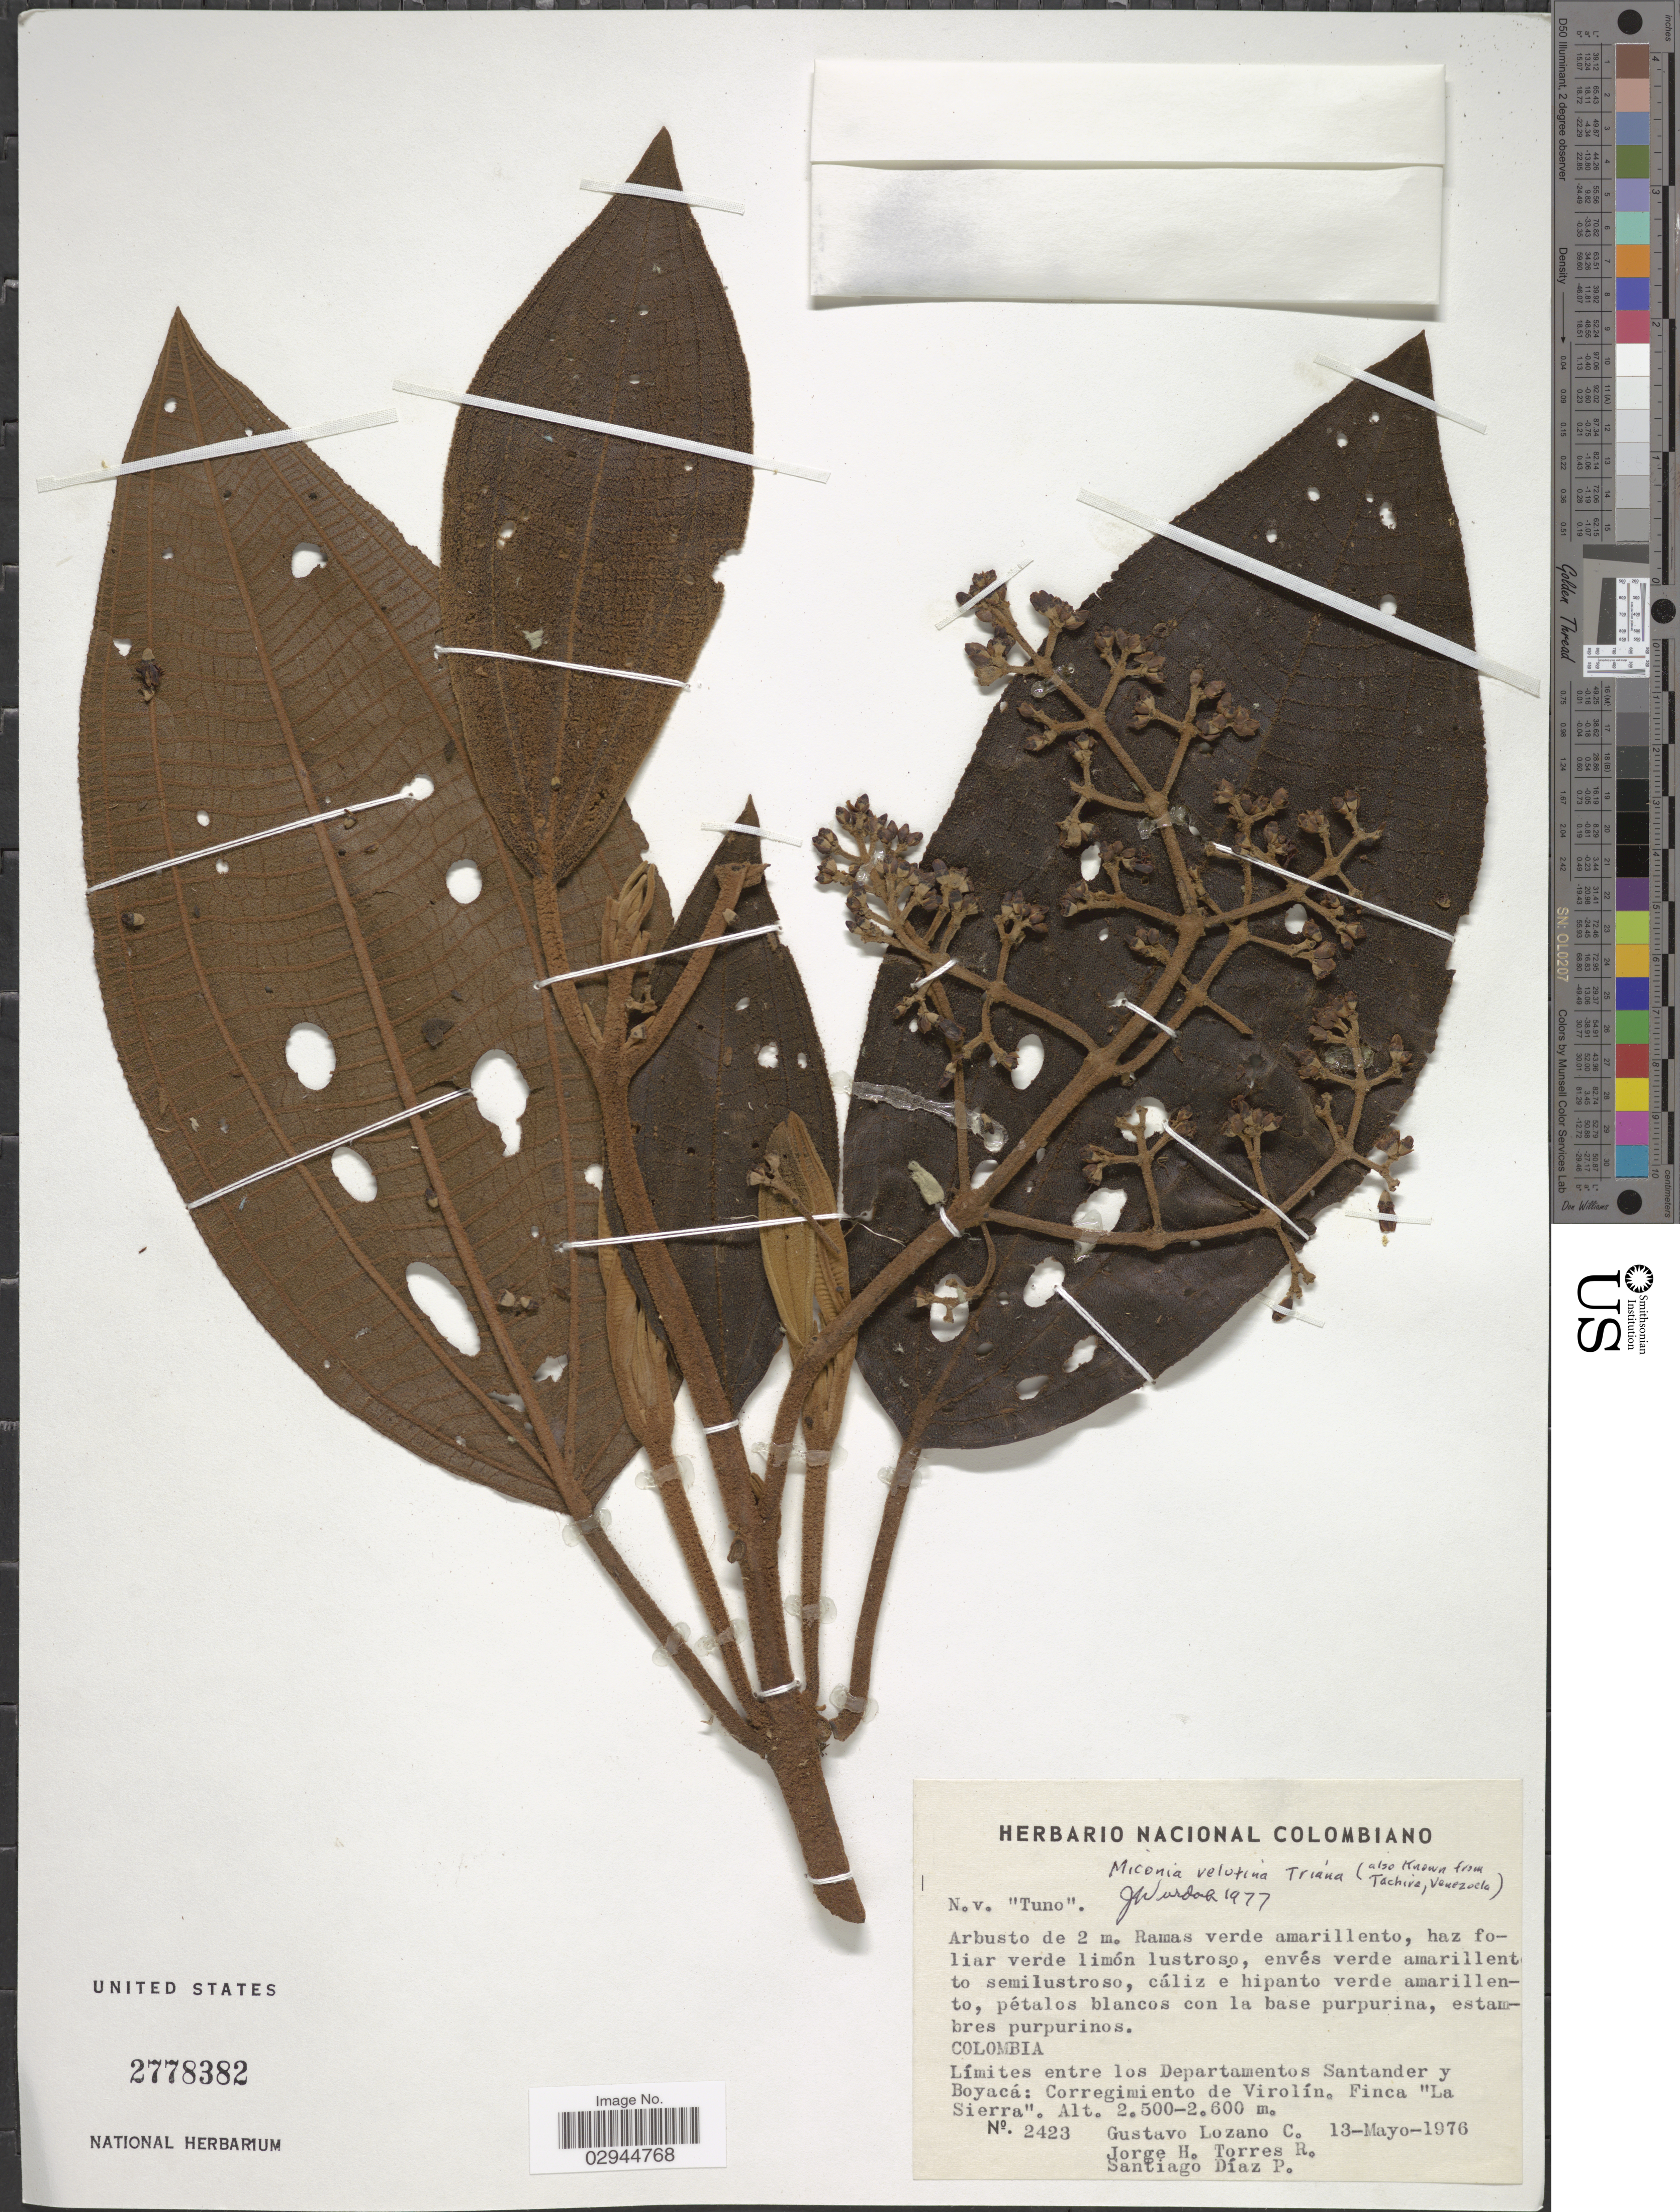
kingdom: Plantae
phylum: Tracheophyta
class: Magnoliopsida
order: Myrtales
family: Melastomataceae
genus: Miconia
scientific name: Miconia velutina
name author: Triana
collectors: G. Lozano-Contreras, J. Torres-Romero & S. Diaz P.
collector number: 2423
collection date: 1976-05-13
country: Colombia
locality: Límites entre los Departamentos Santander y Boyacá: Corregimiento de Virolín. Finca "La Sierra".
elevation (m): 2500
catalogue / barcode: US 2778382